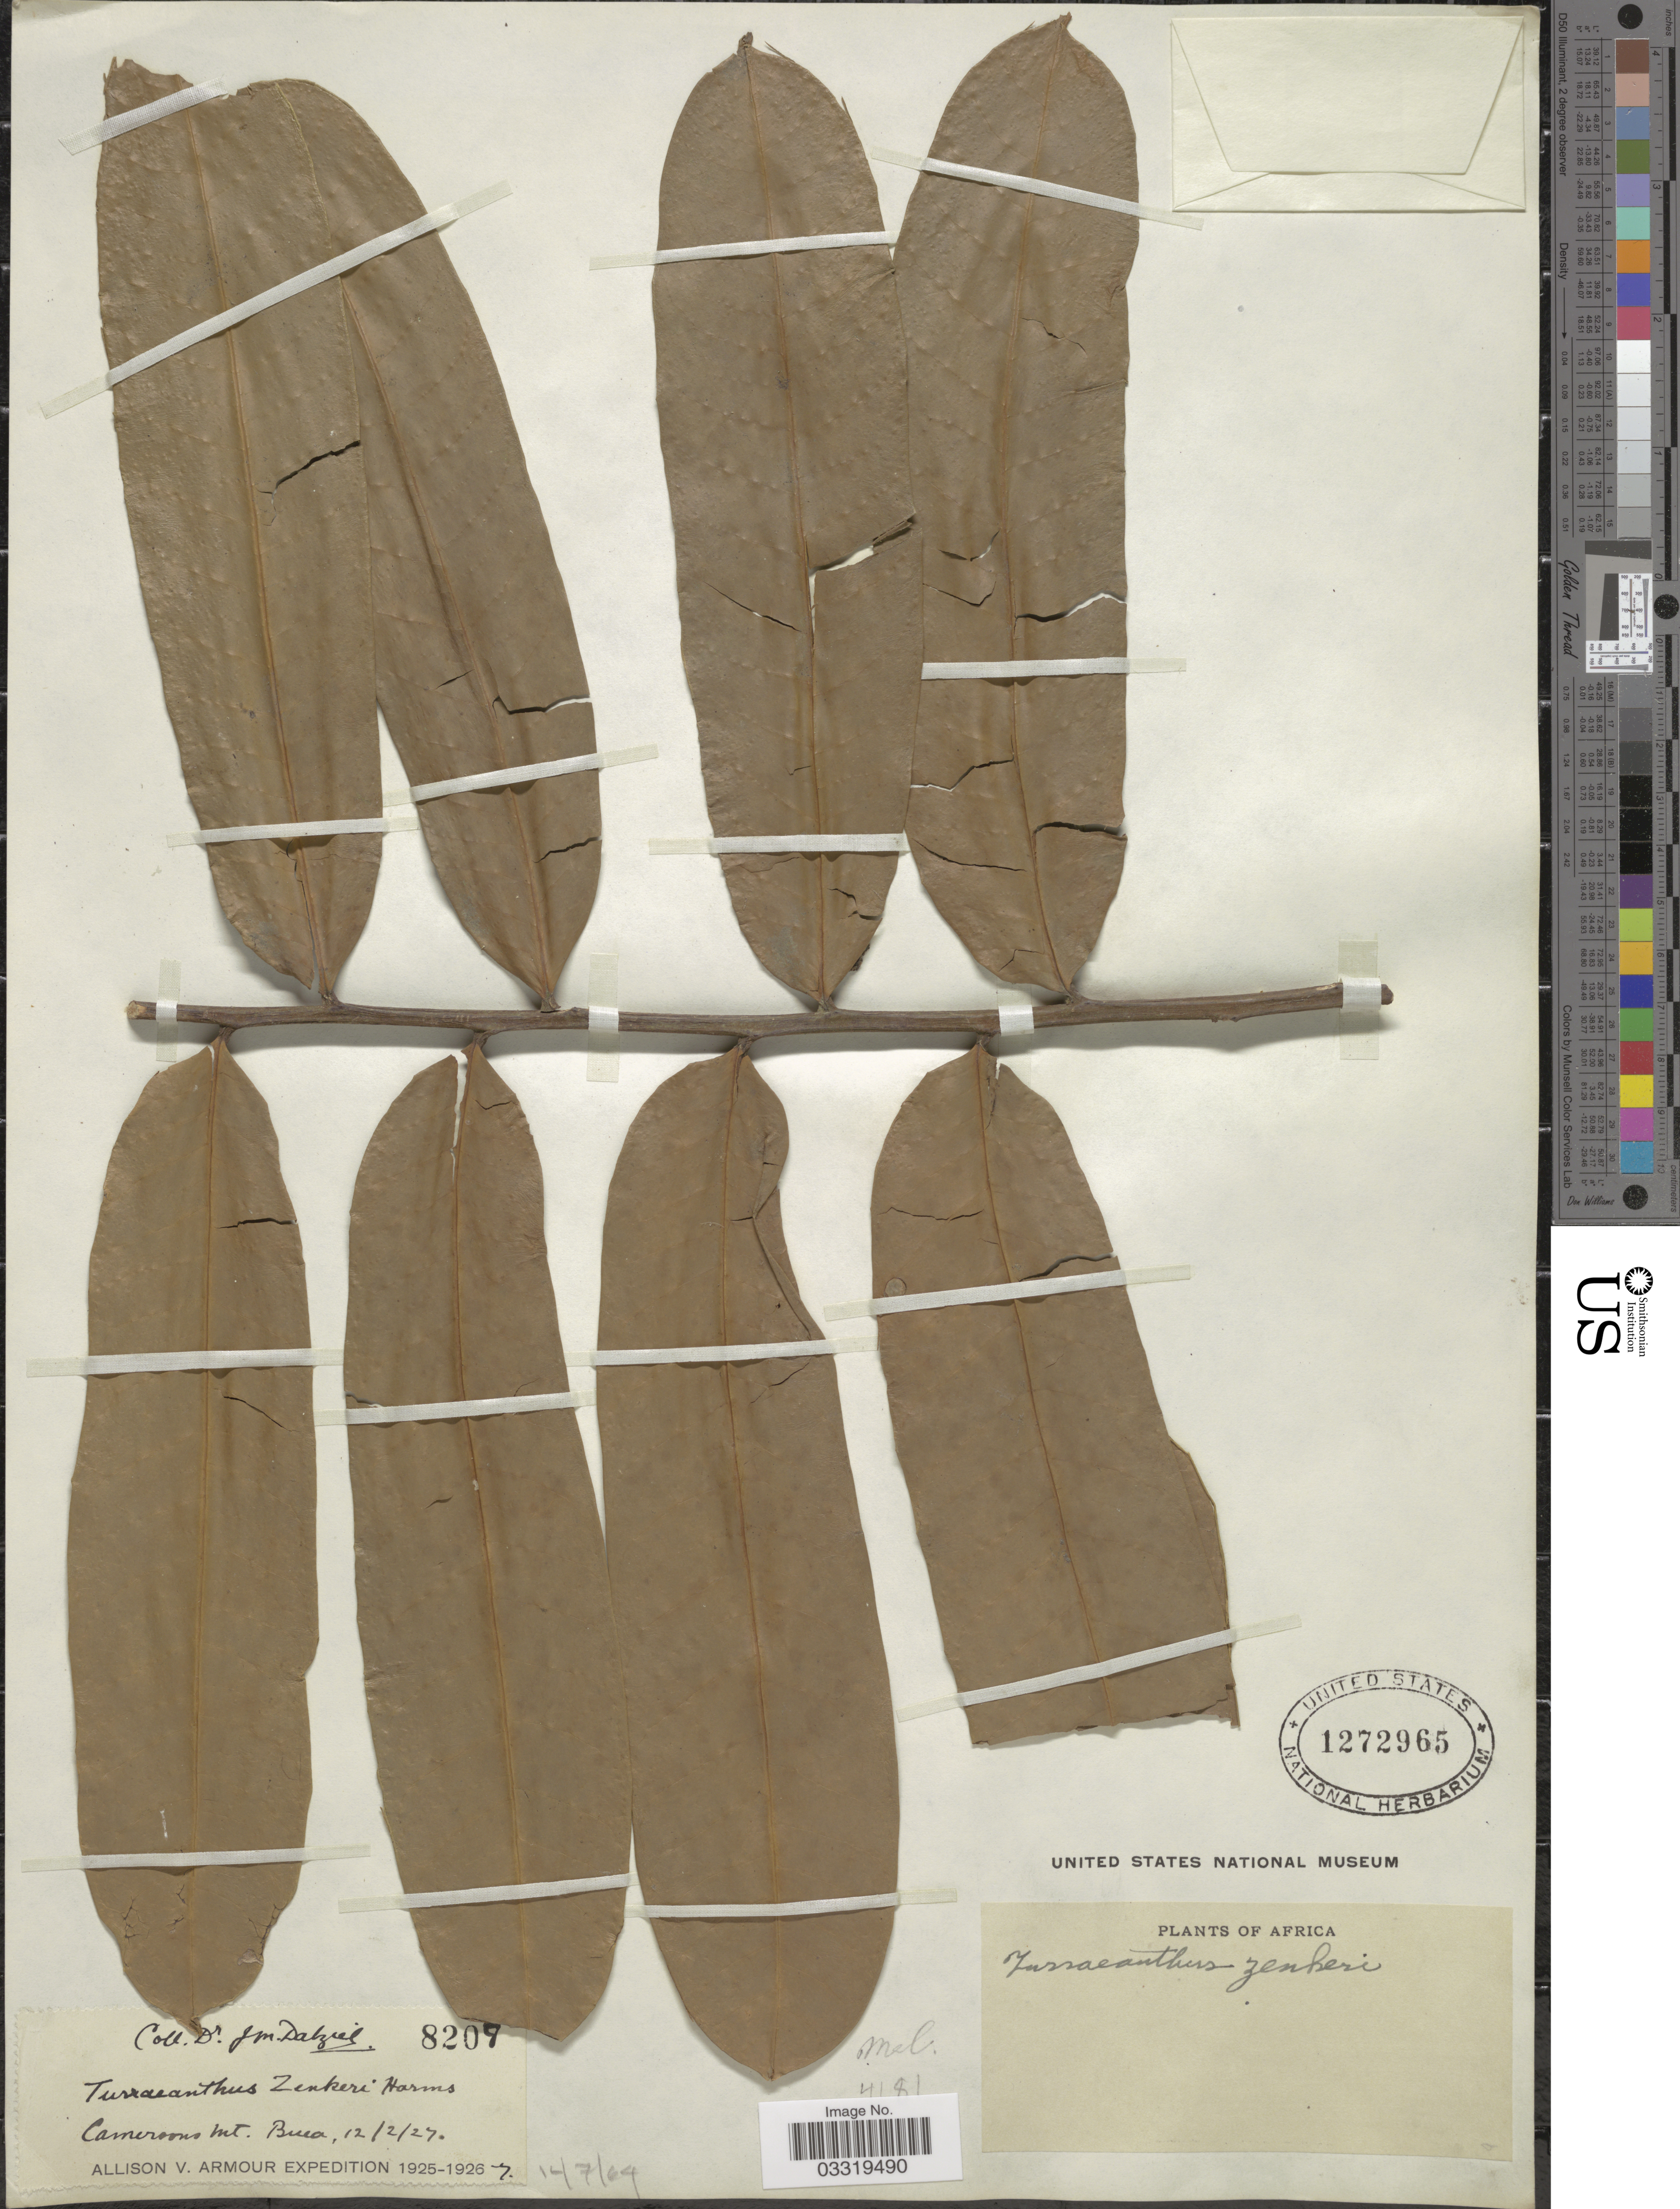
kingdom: Plantae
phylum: Tracheophyta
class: Magnoliopsida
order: Sapindales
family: Meliaceae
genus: Turraeanthus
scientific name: Turraeanthus zenkeri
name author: Harms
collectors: J. Dalziel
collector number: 8207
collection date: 1927-02-12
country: Cameroon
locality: Mt. Buea.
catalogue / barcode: US 1272965